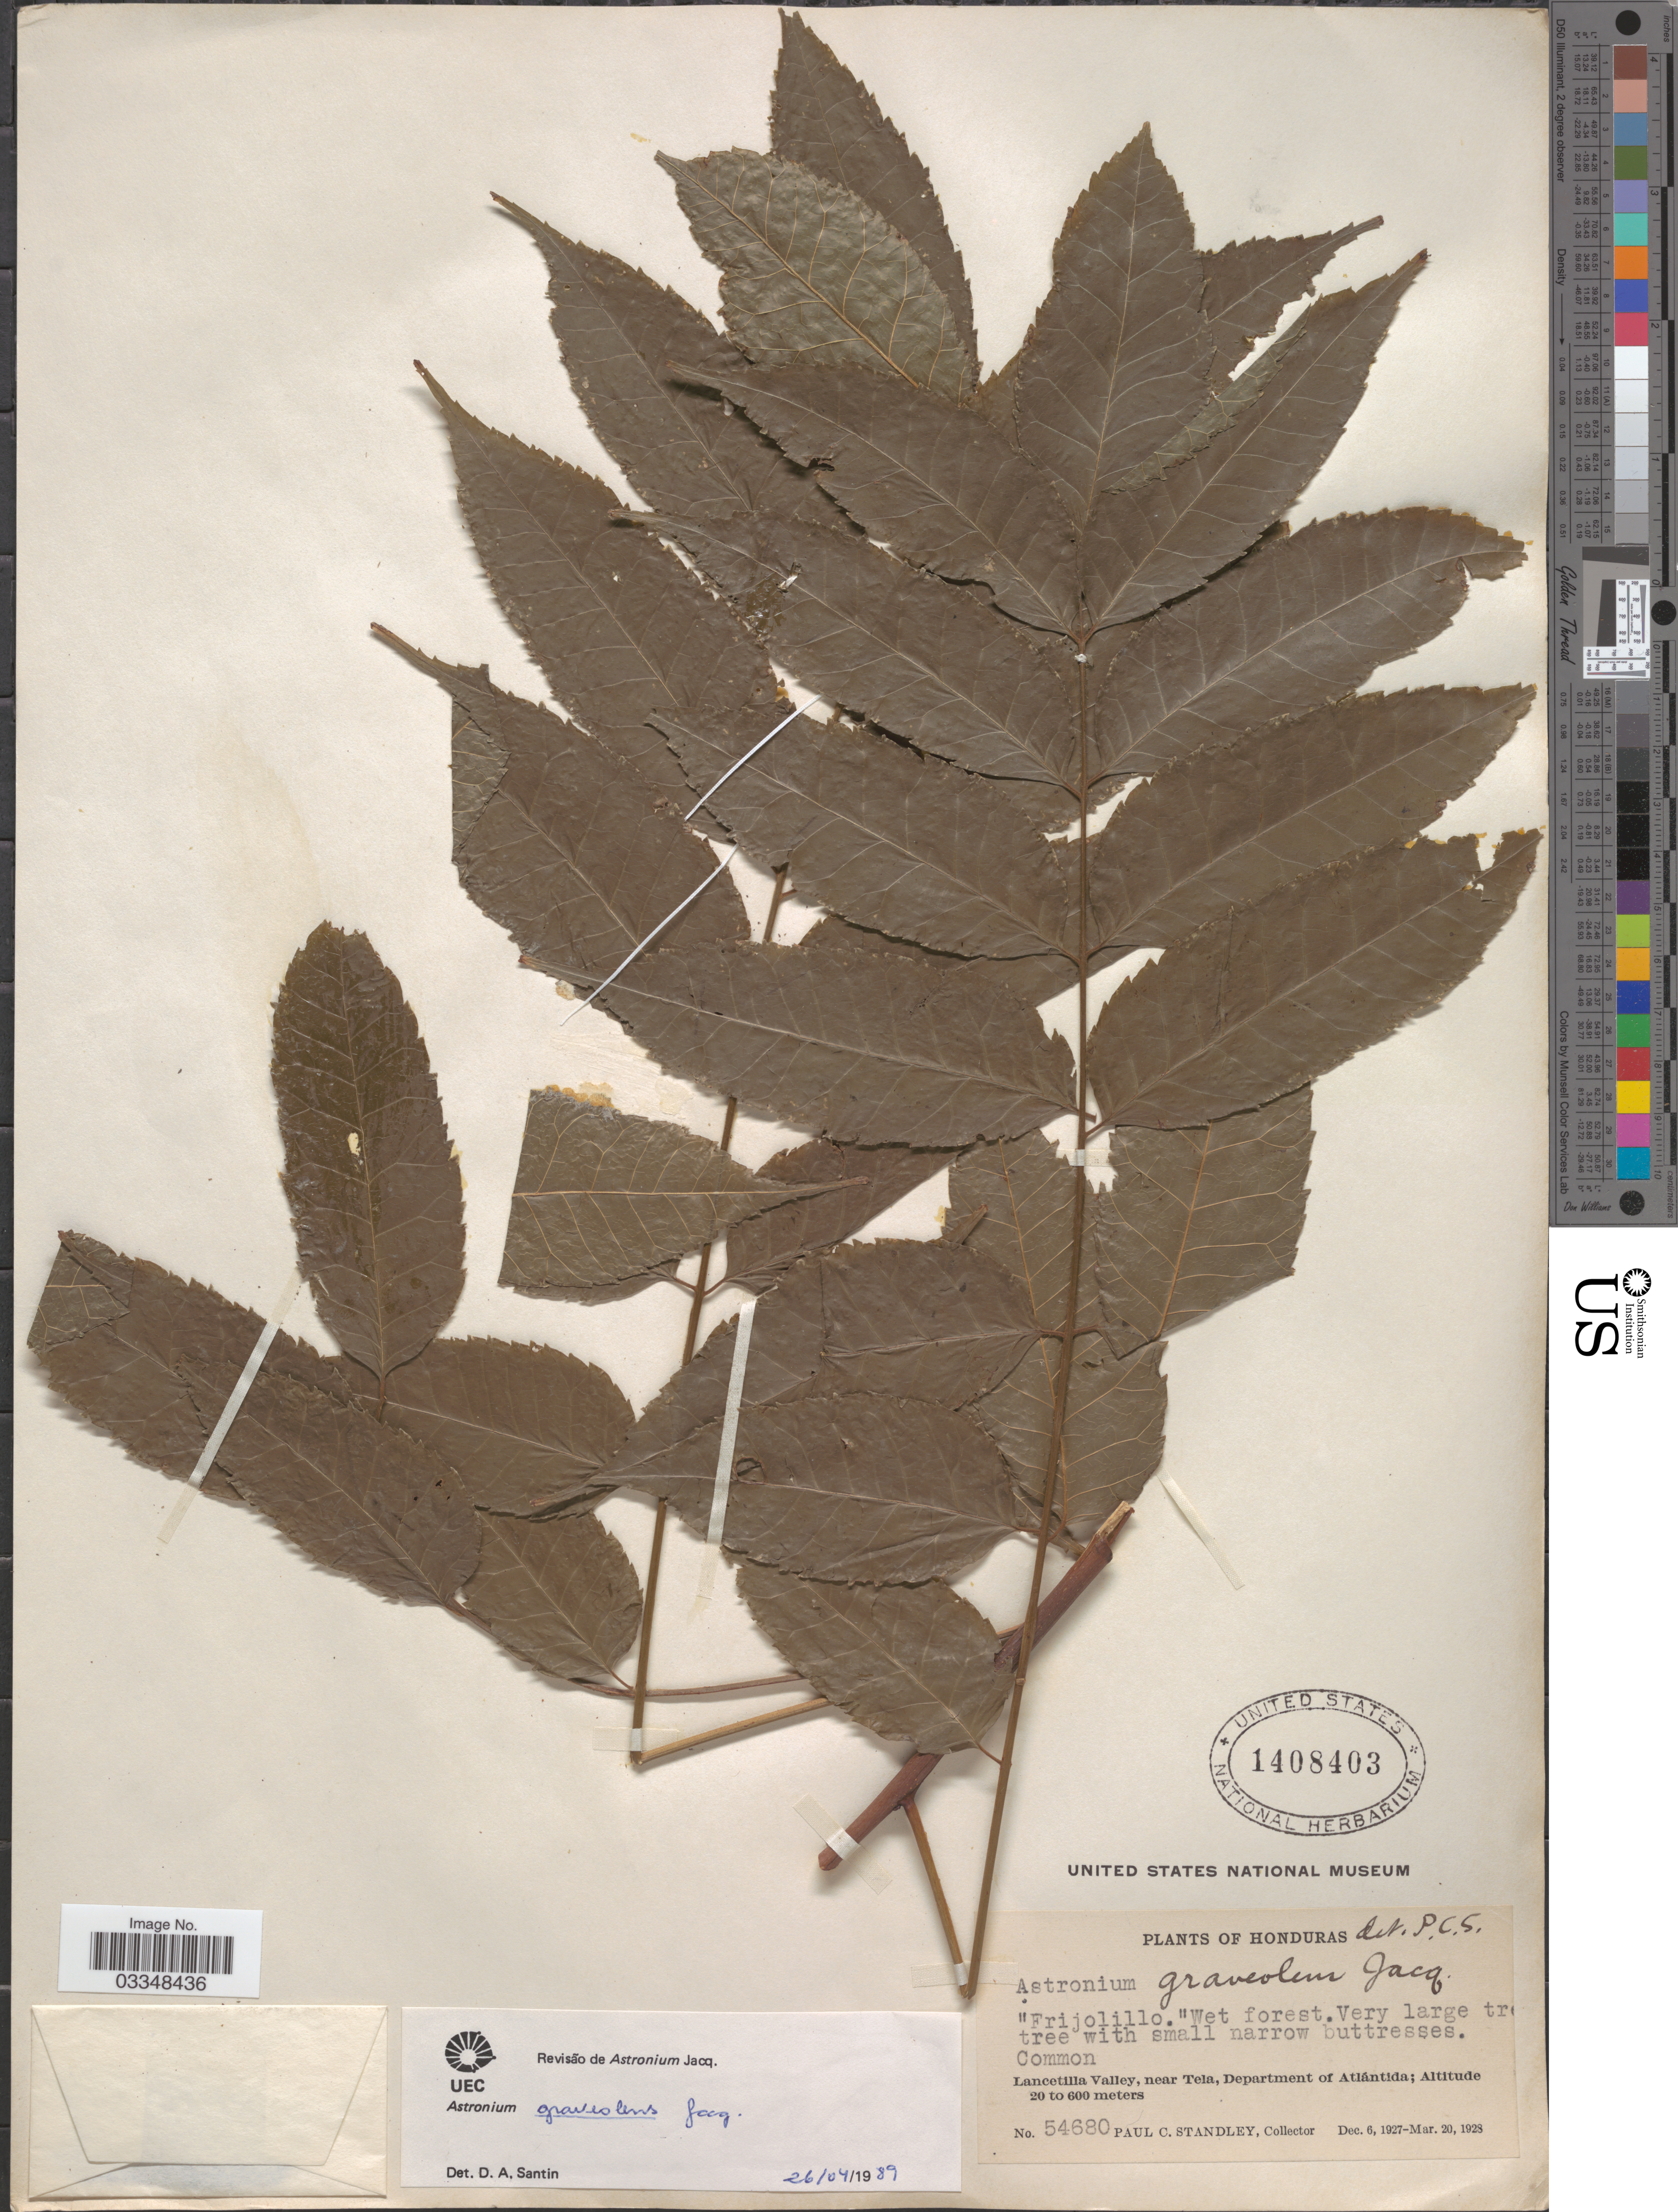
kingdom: Plantae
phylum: Tracheophyta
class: Magnoliopsida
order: Sapindales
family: Anacardiaceae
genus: Astronium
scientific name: Astronium graveolens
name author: Jacq.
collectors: P. C. Standley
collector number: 54680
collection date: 1927-12-06/1928-03-20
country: Honduras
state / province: Atlántida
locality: Lancetilla Valley, near Tela, Department of Atlántida.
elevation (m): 20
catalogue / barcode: US 1408403